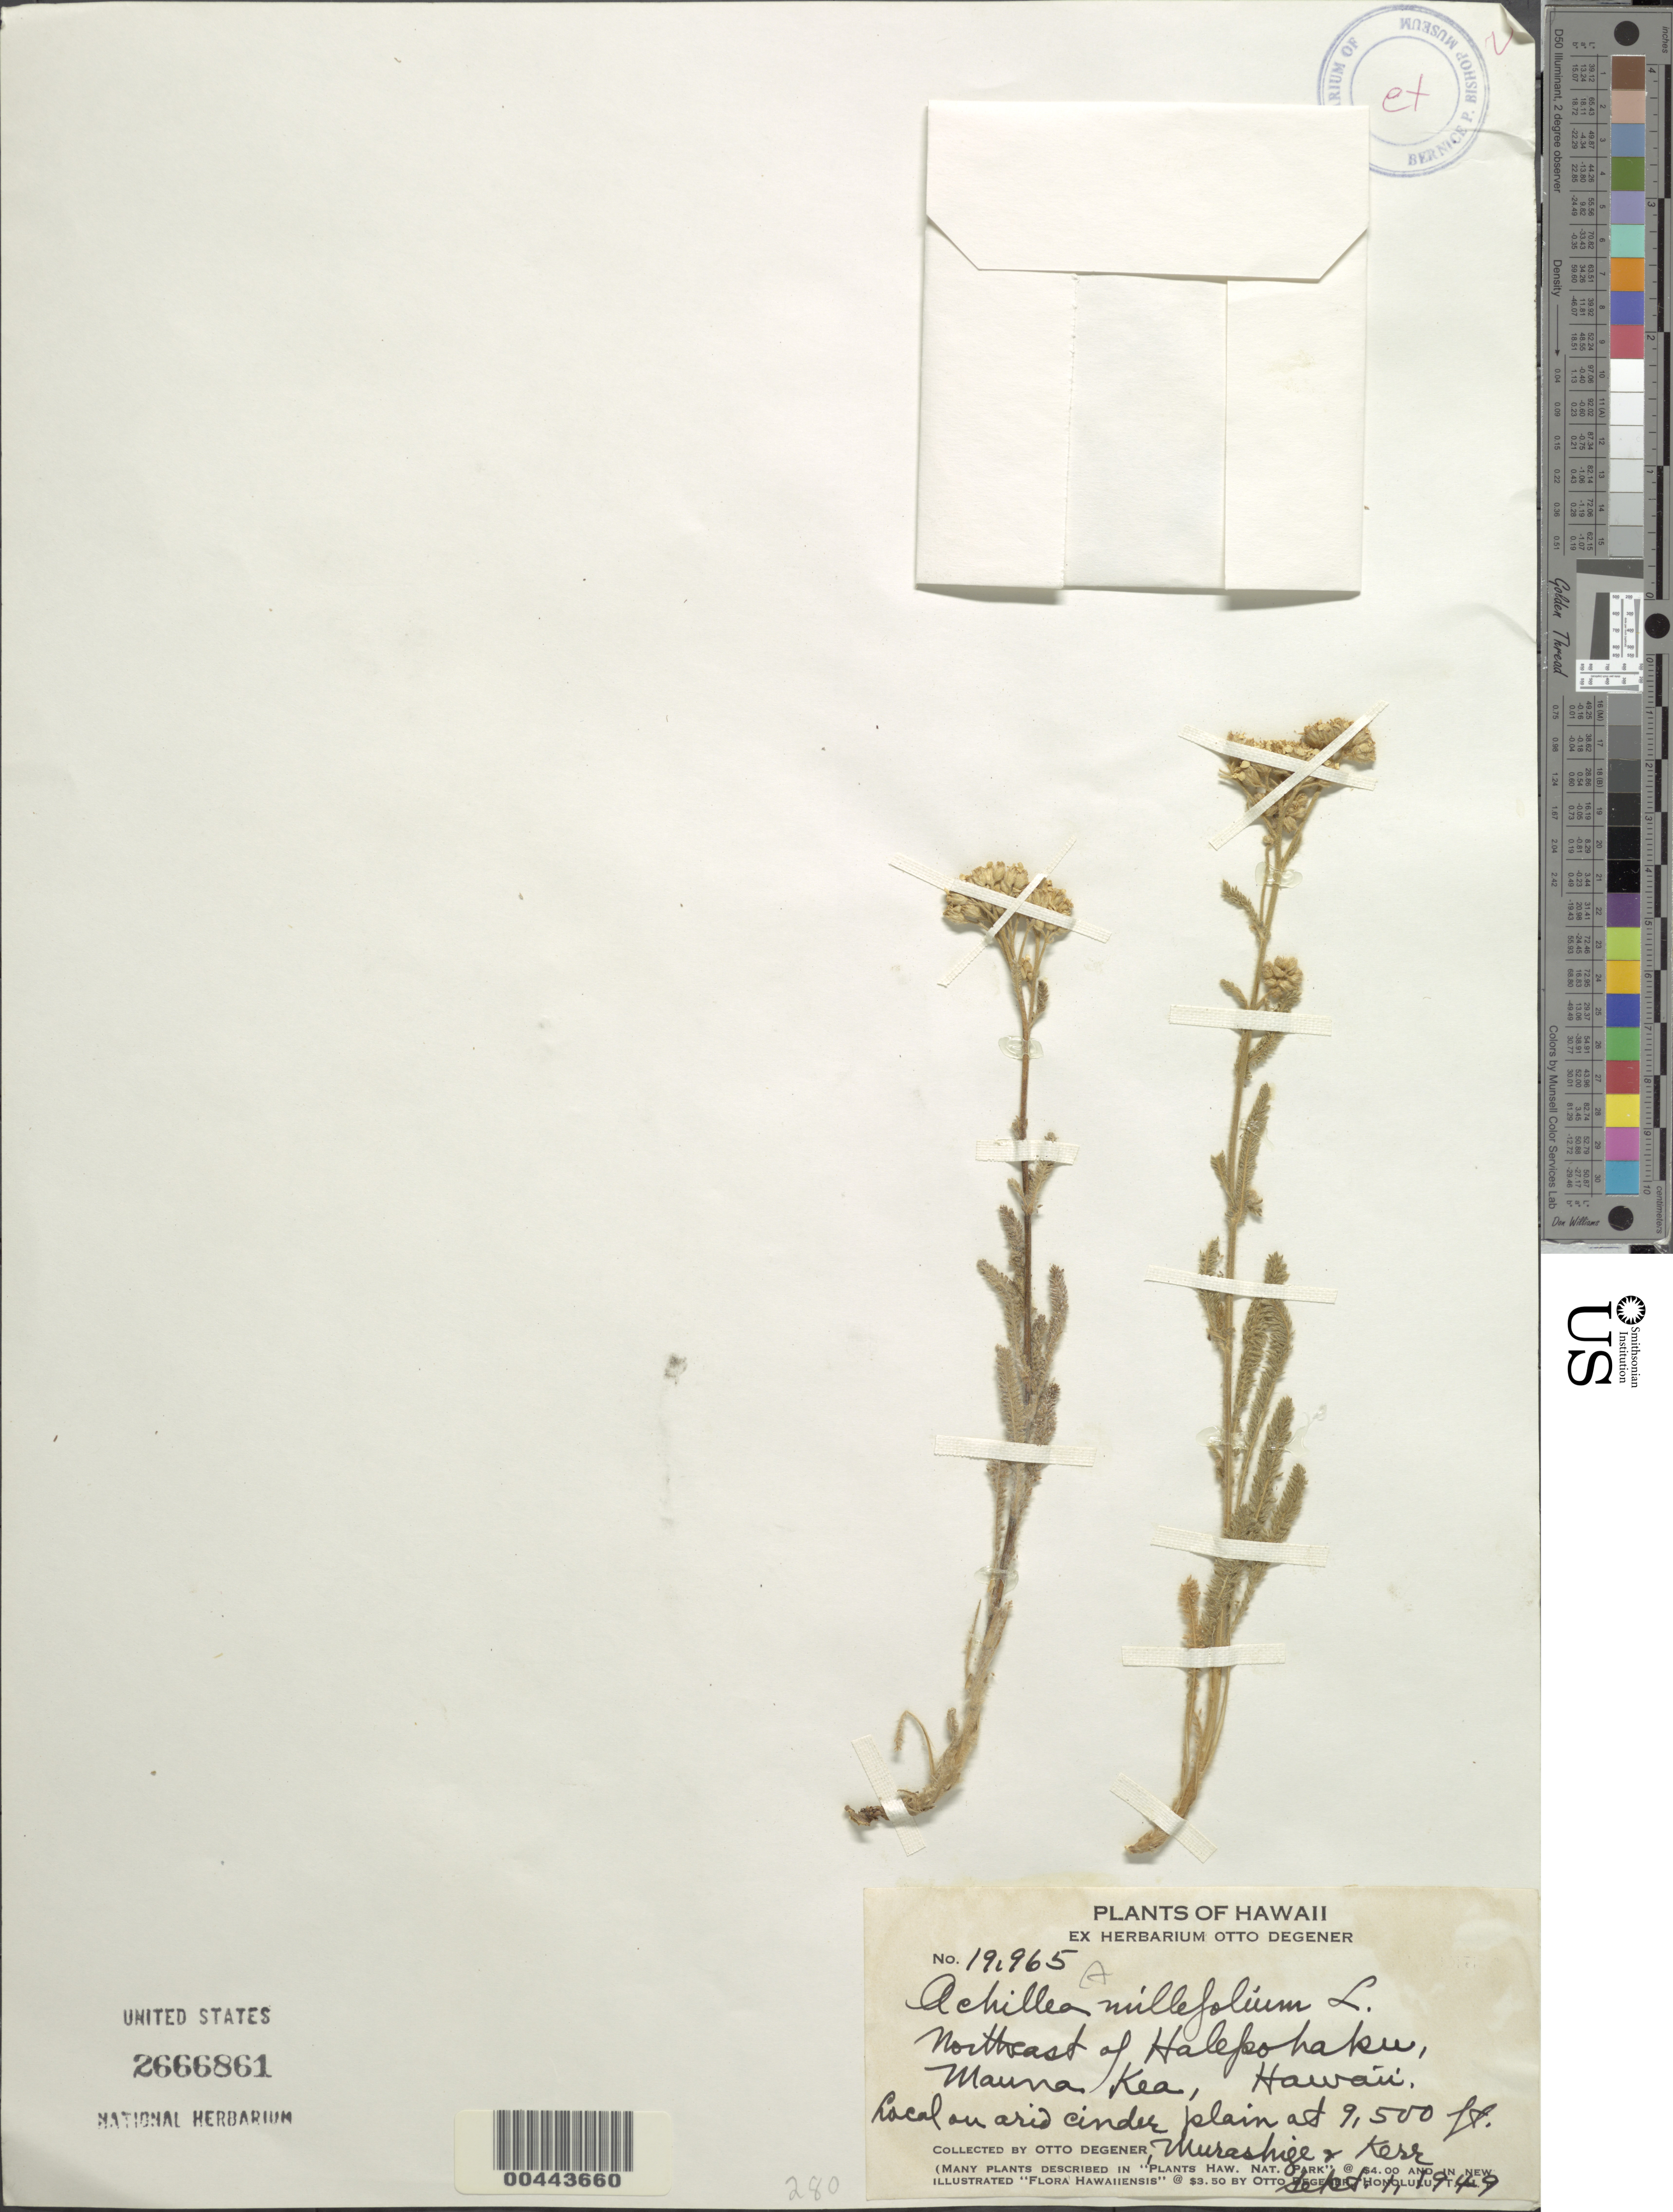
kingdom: Plantae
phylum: Tracheophyta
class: Magnoliopsida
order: Asterales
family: Asteraceae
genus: Achillea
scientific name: Achillea millefolium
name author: L.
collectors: O. Degener, T. Murashige & Kerr, --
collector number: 19965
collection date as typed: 1 Sep 1949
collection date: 1949-09-01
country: United States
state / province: Hawaii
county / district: Hawaii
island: Hawaii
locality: NE of Halepohaku, Mauna Kea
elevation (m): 2896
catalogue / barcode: US 2666861